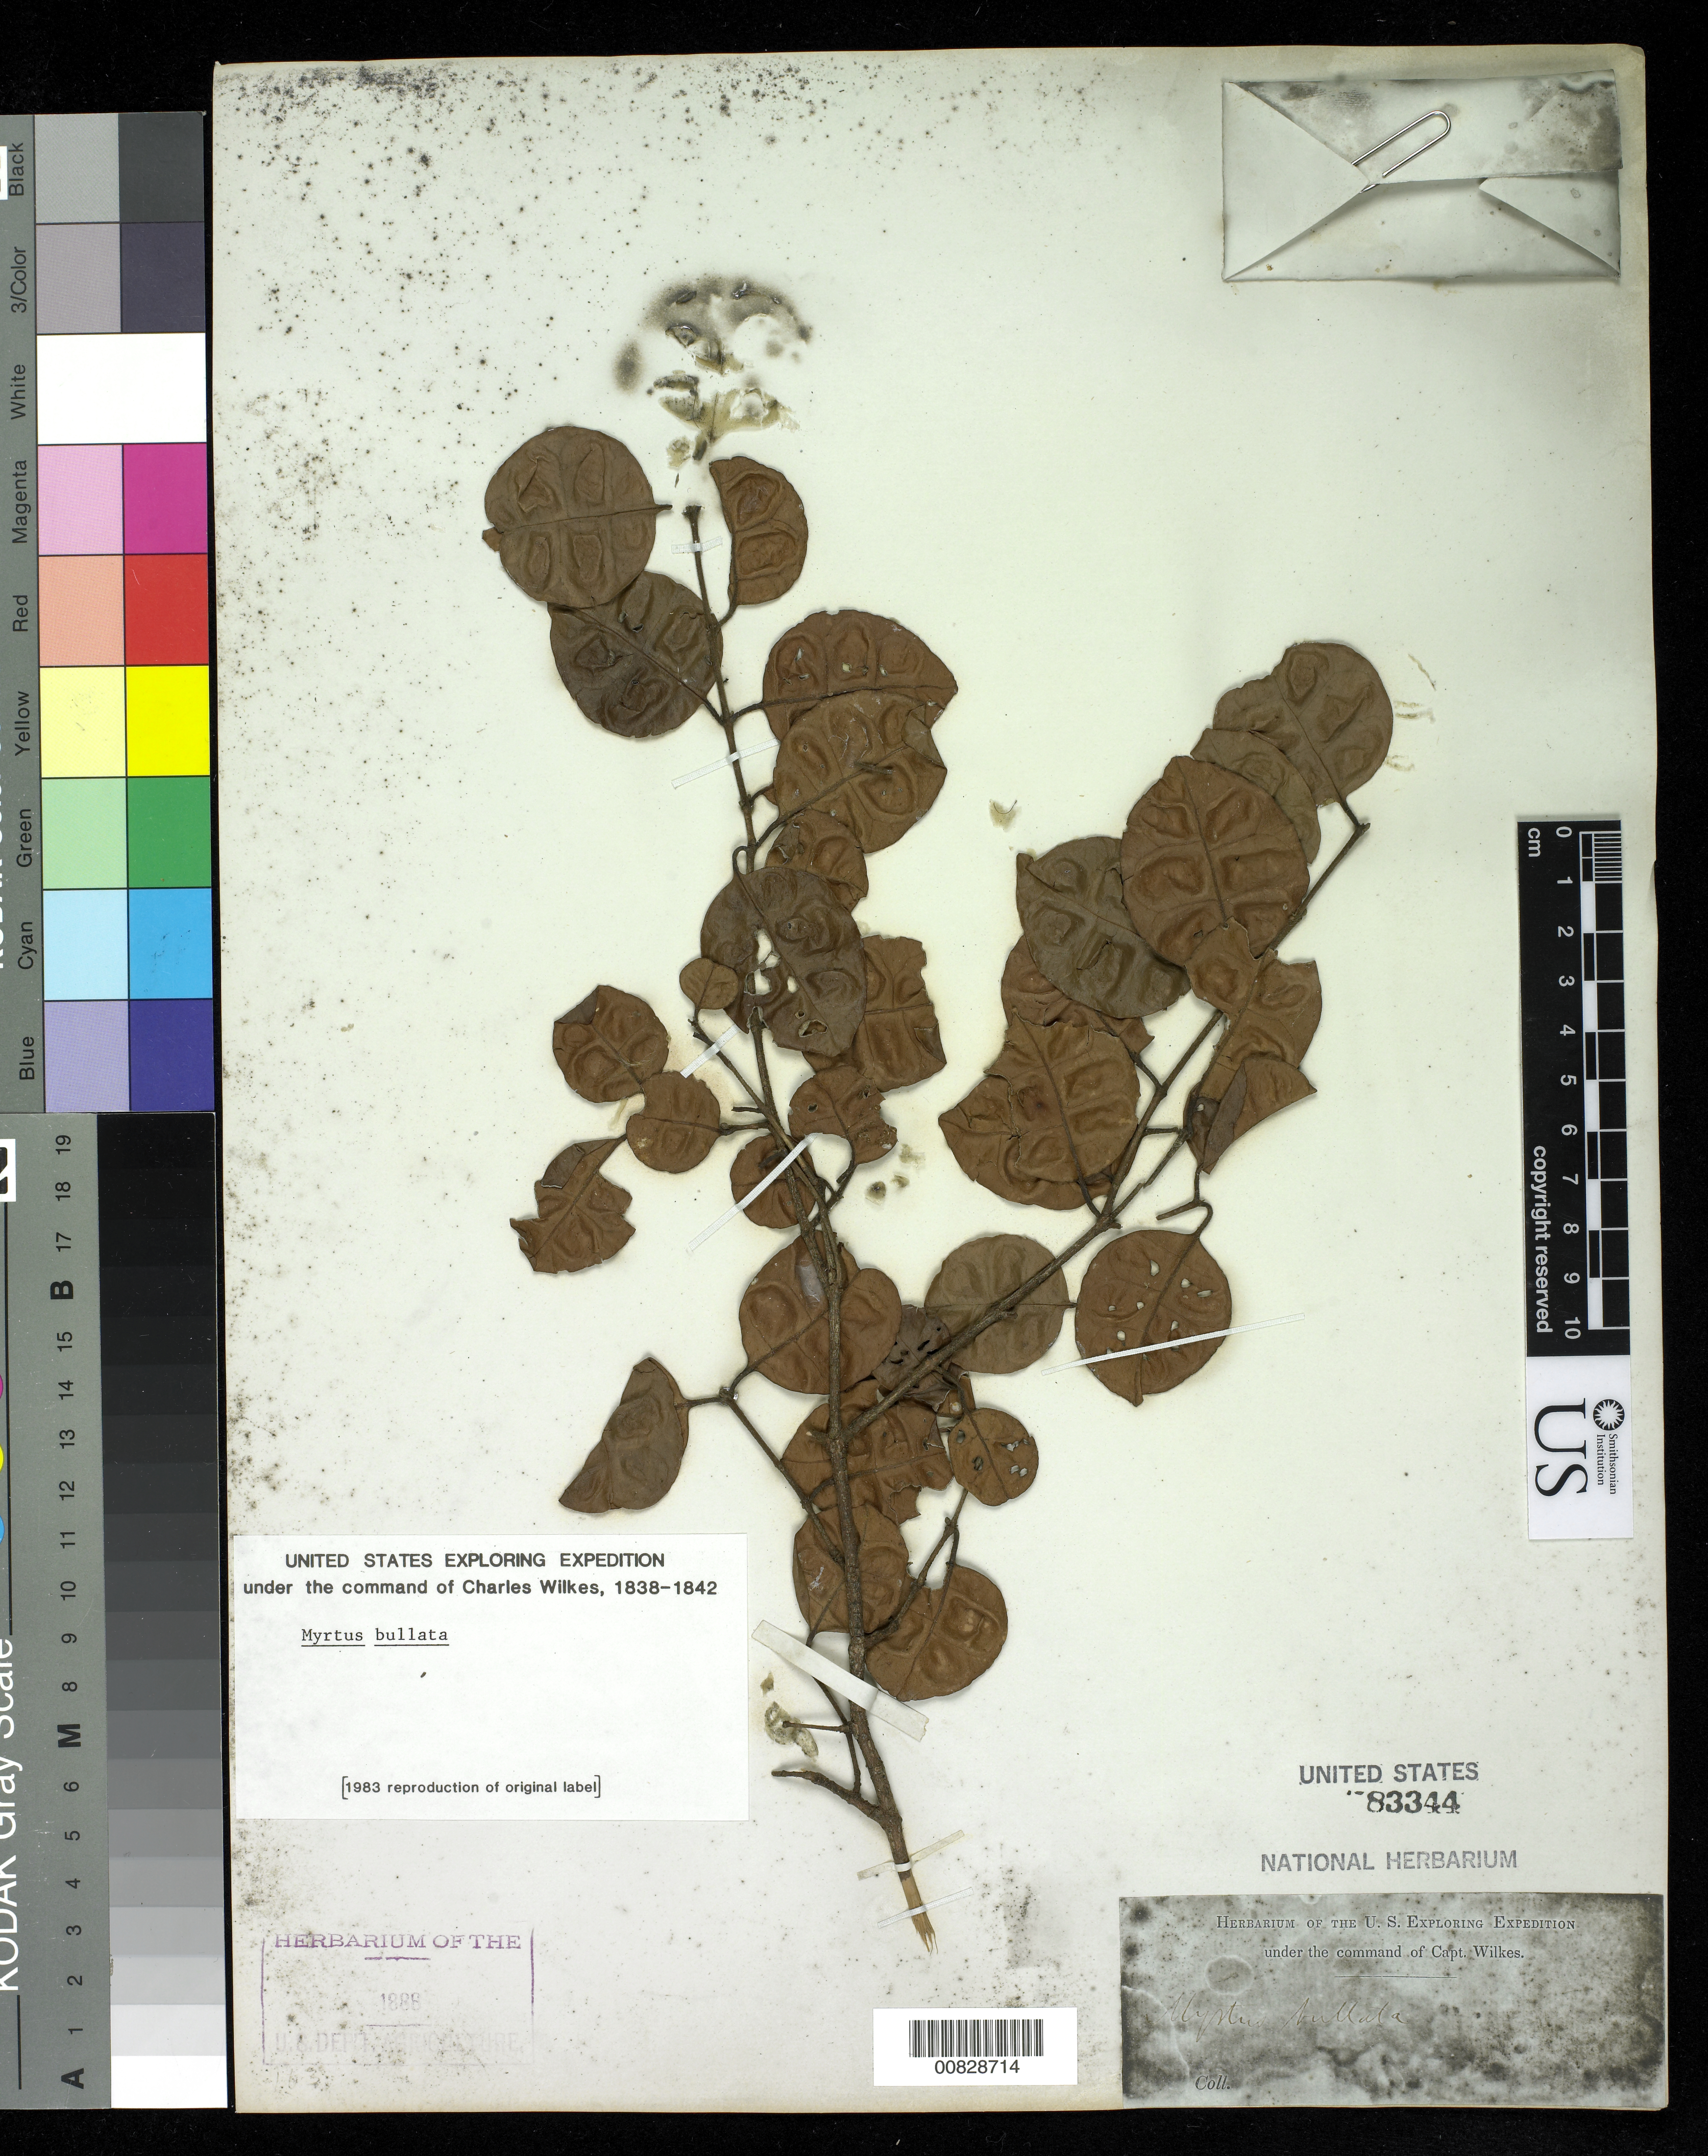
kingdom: Plantae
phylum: Tracheophyta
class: Magnoliopsida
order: Myrtales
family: Myrtaceae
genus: Lophomyrtus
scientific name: Lophomyrtus bullata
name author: (Sol. ex A. Cunn.) Burret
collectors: Wilkes Explor. Exped.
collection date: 1838/1842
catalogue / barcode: US 83344